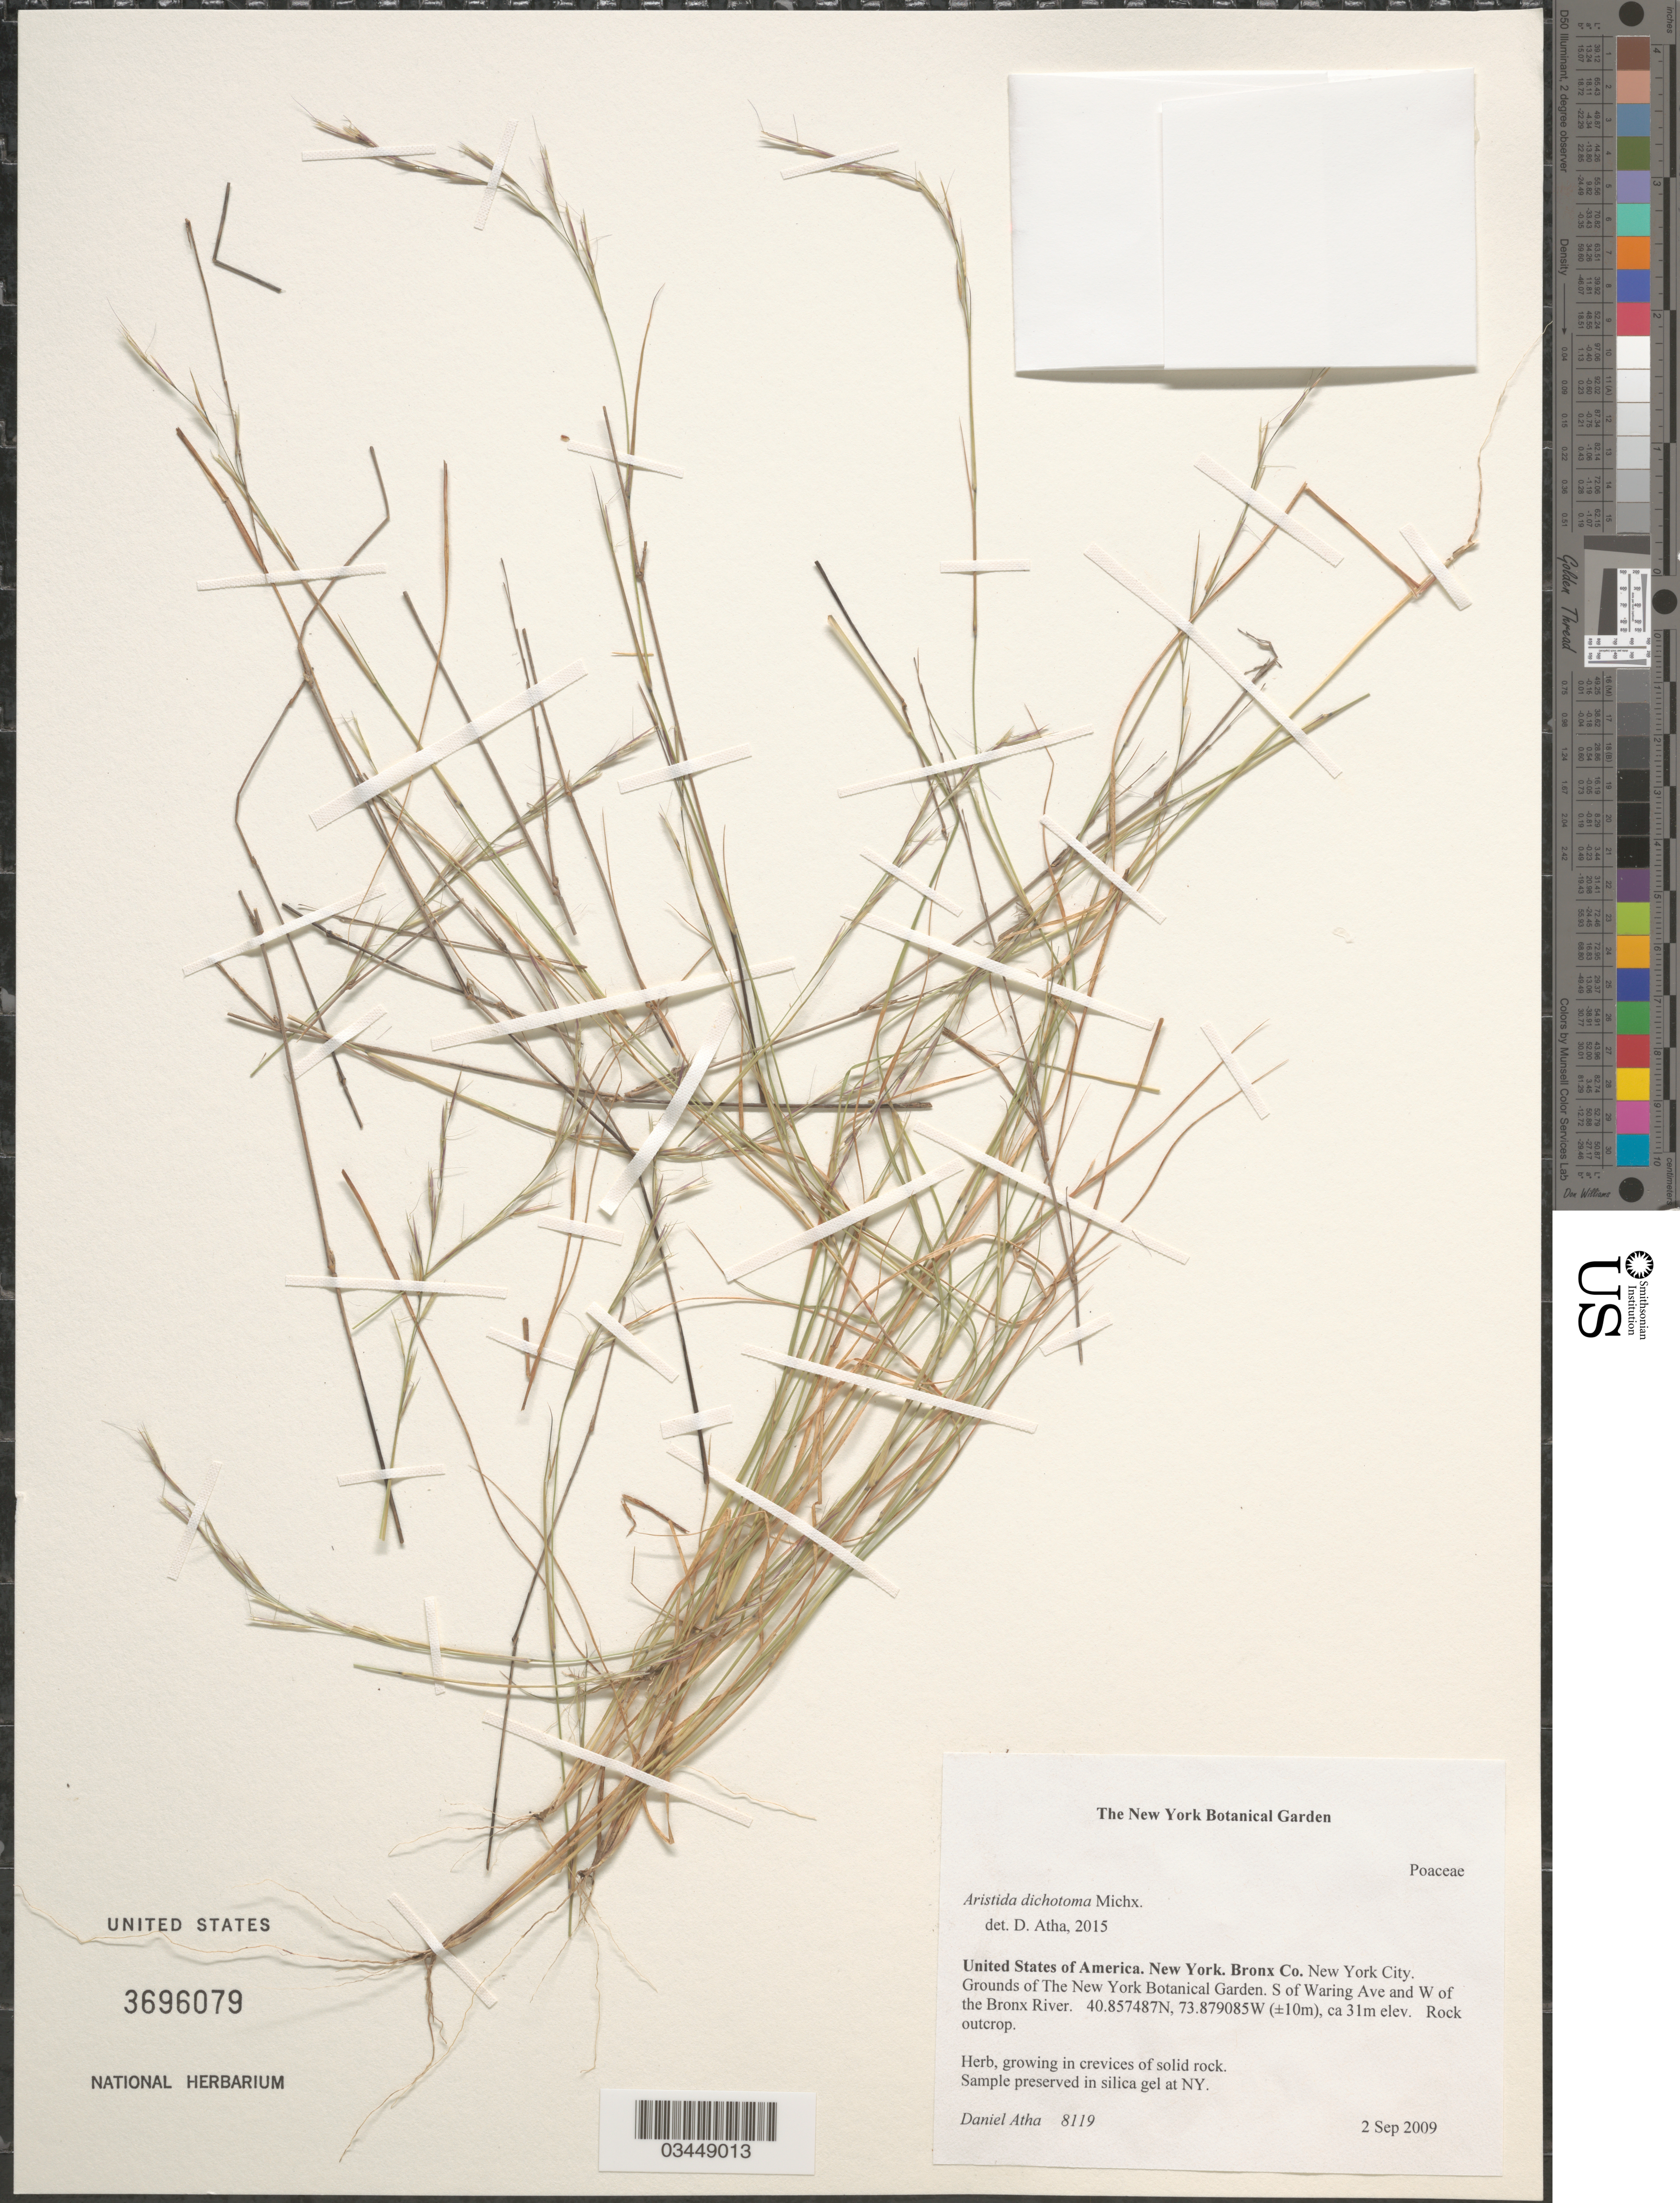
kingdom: Plantae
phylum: Tracheophyta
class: Liliopsida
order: Poales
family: Poaceae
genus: Aristida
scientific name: Aristida dichotoma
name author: Michx.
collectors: D. Atha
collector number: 8119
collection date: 2009-09-02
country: United States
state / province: New York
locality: Bronx Co. New York City. Ground of The New York Botanical Garden. S of Waring Ave and W of the Bronx River.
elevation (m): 31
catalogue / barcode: US 3696079